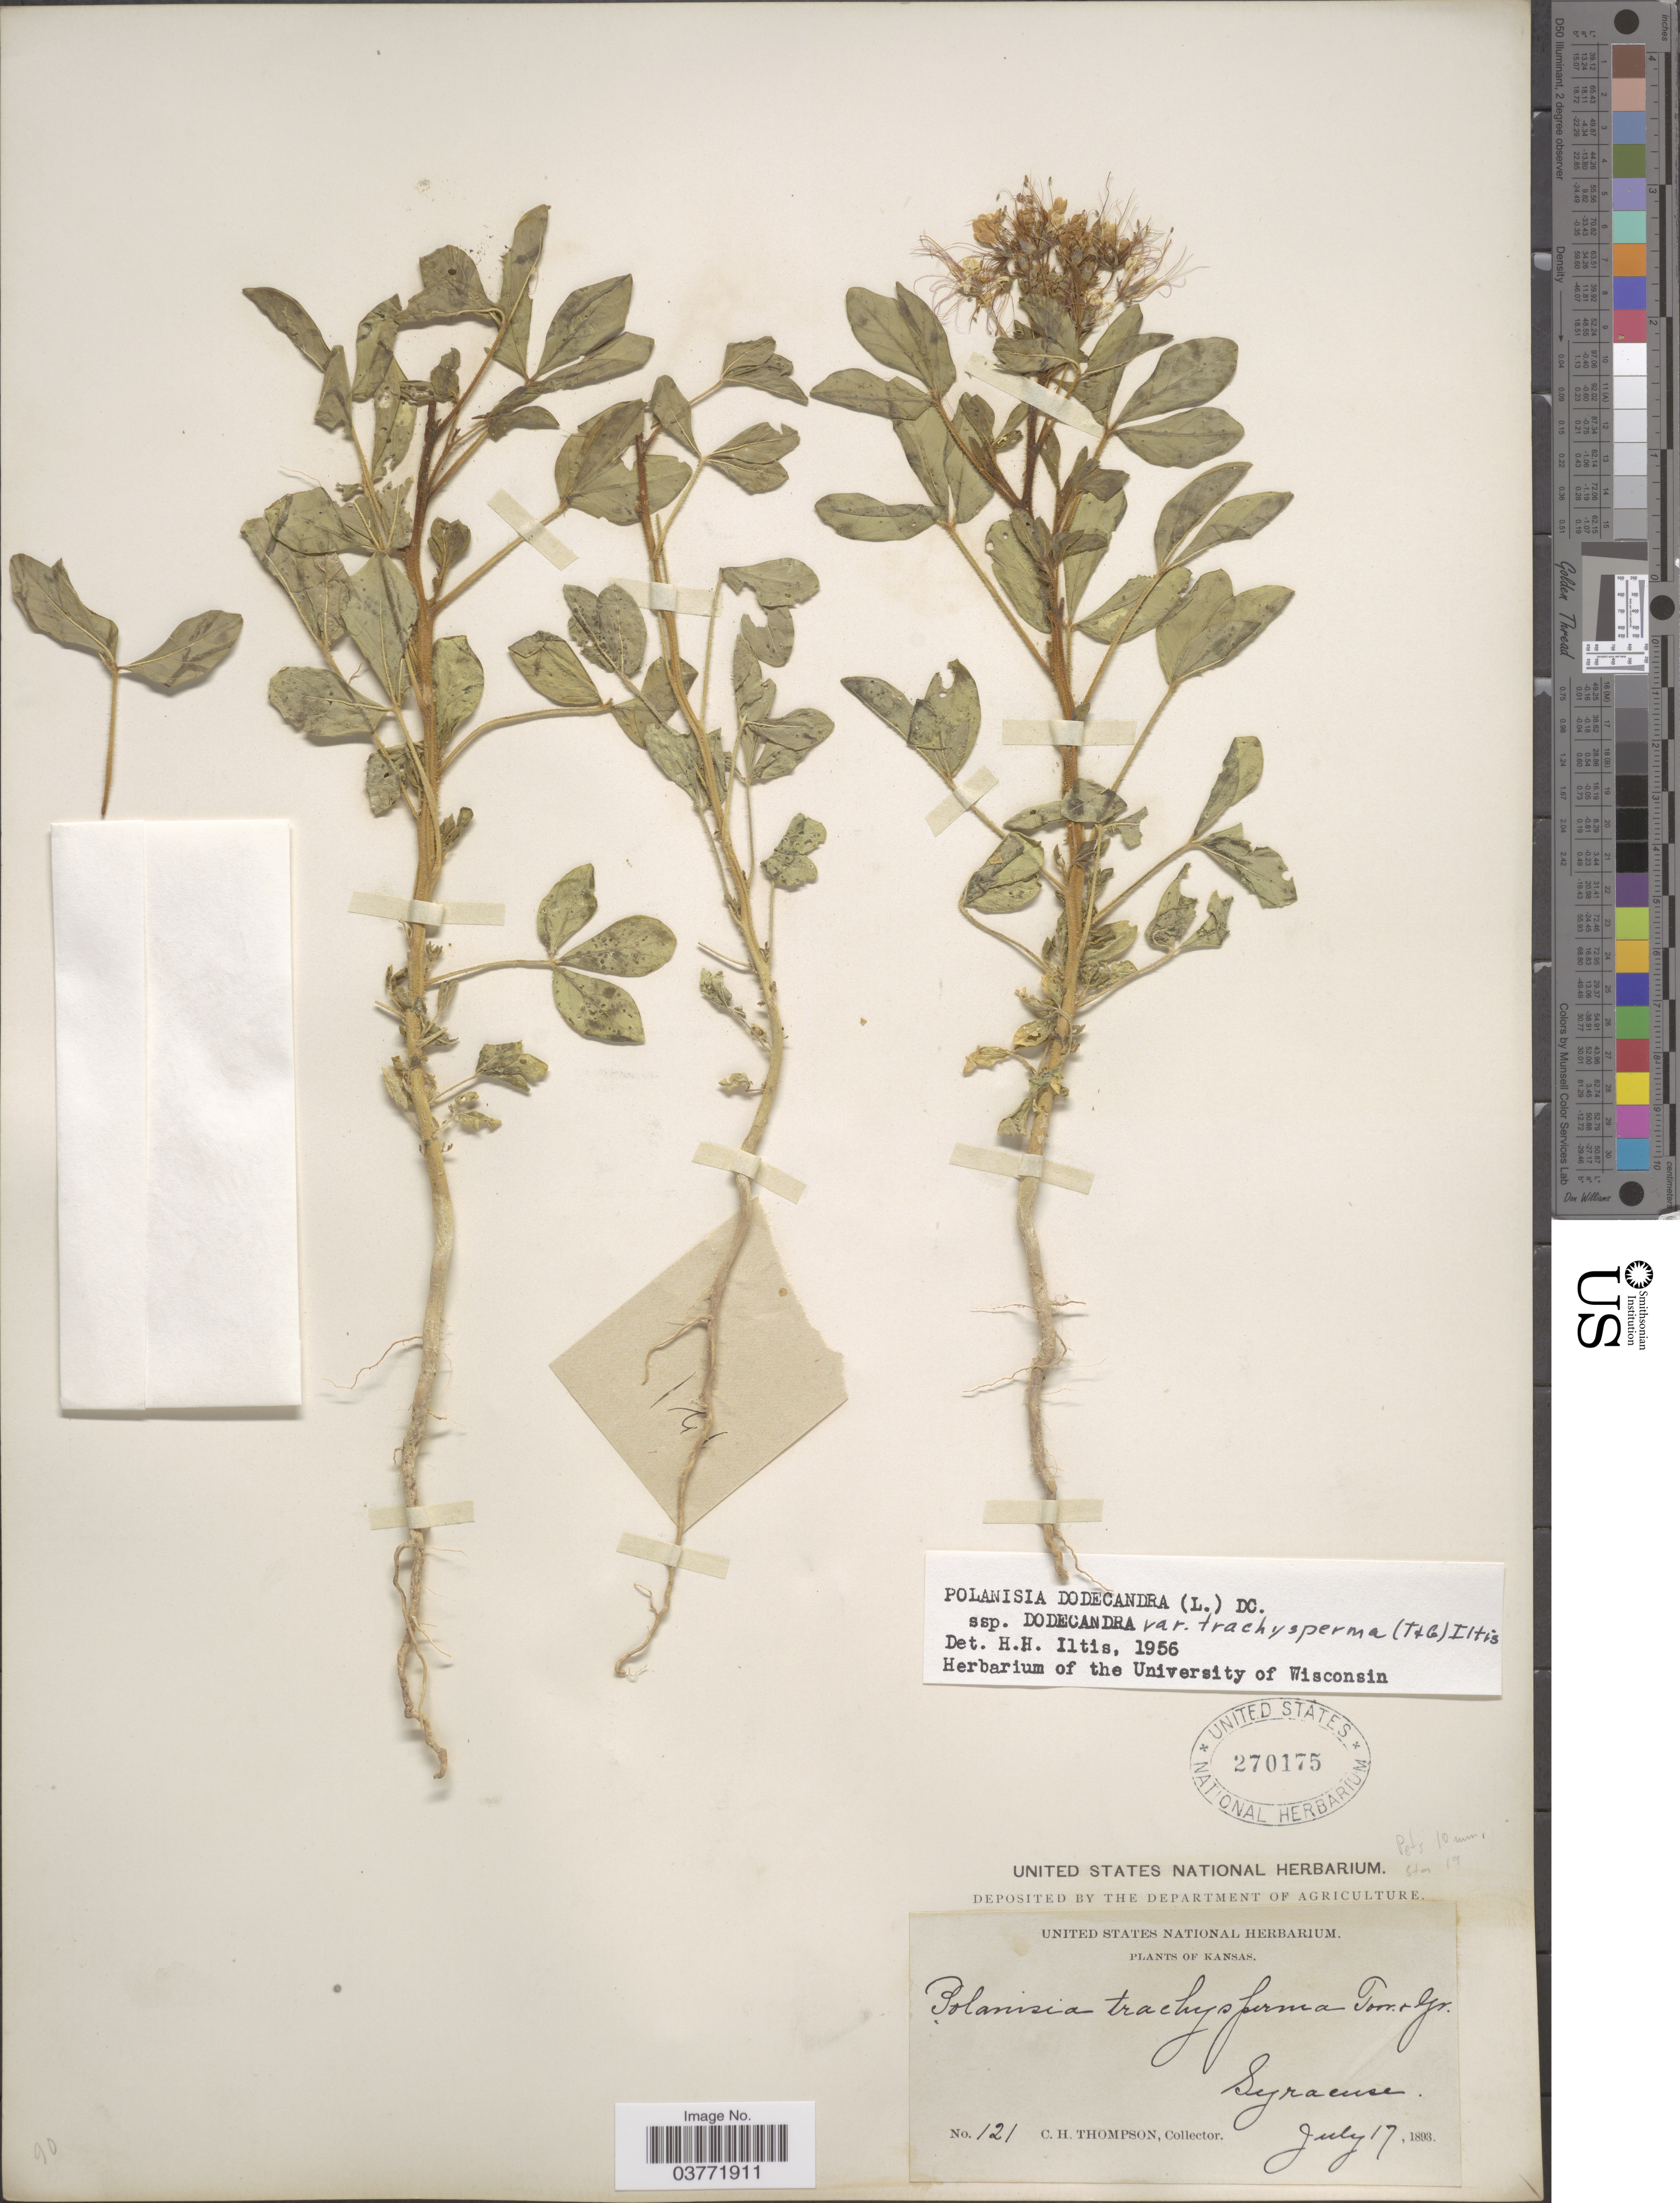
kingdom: Plantae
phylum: Tracheophyta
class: Magnoliopsida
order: Brassicales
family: Cleomaceae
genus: Polanisia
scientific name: Polanisia trachysperma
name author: Torr. & A. Gray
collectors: C. H. Thompson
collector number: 121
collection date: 1893-07-17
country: United States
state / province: Kansas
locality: Syracuse.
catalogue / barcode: US 270175